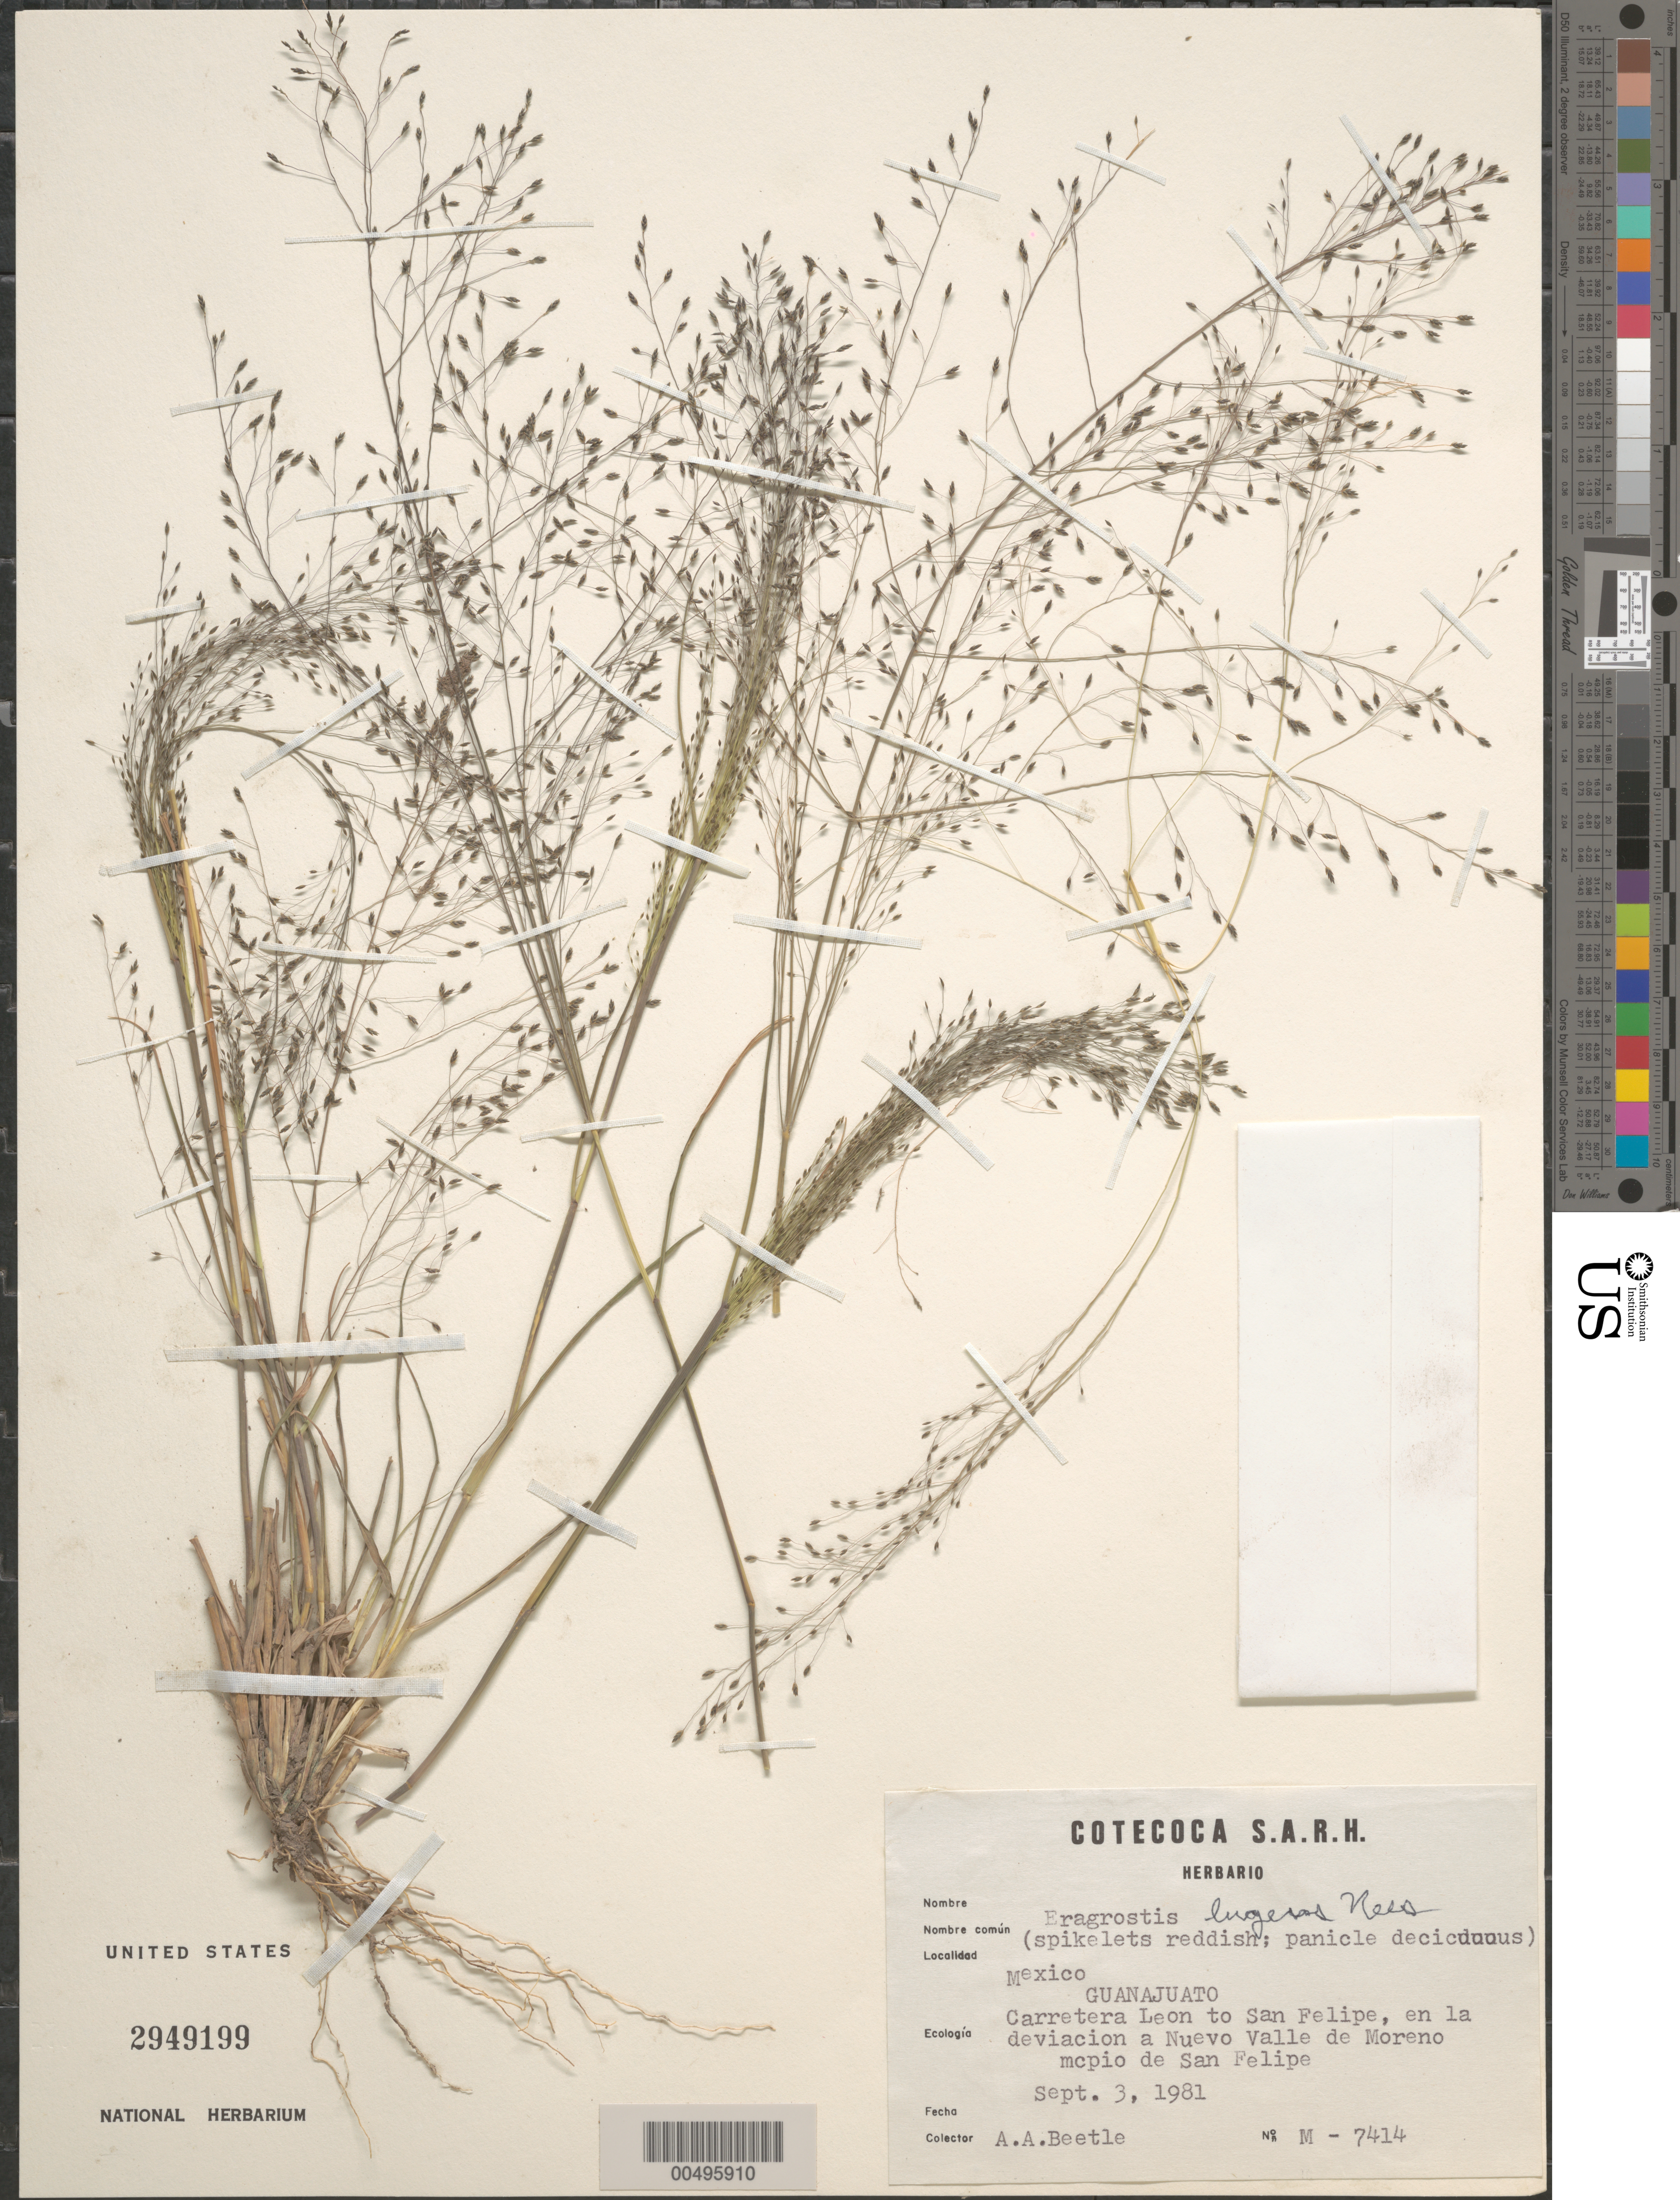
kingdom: Plantae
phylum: Tracheophyta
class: Liliopsida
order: Poales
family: Poaceae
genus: Eragrostis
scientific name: Eragrostis lugens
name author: Nees in Mart.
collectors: A. A. Beetle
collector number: M-7414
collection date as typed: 3 Sep 1981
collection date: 1981-09-03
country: Mexico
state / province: Guanajuato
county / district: San Felipe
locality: Carretera Leon to San Felipe, en la deviacion a Nuevo Valle de Moreno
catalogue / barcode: US 2949199